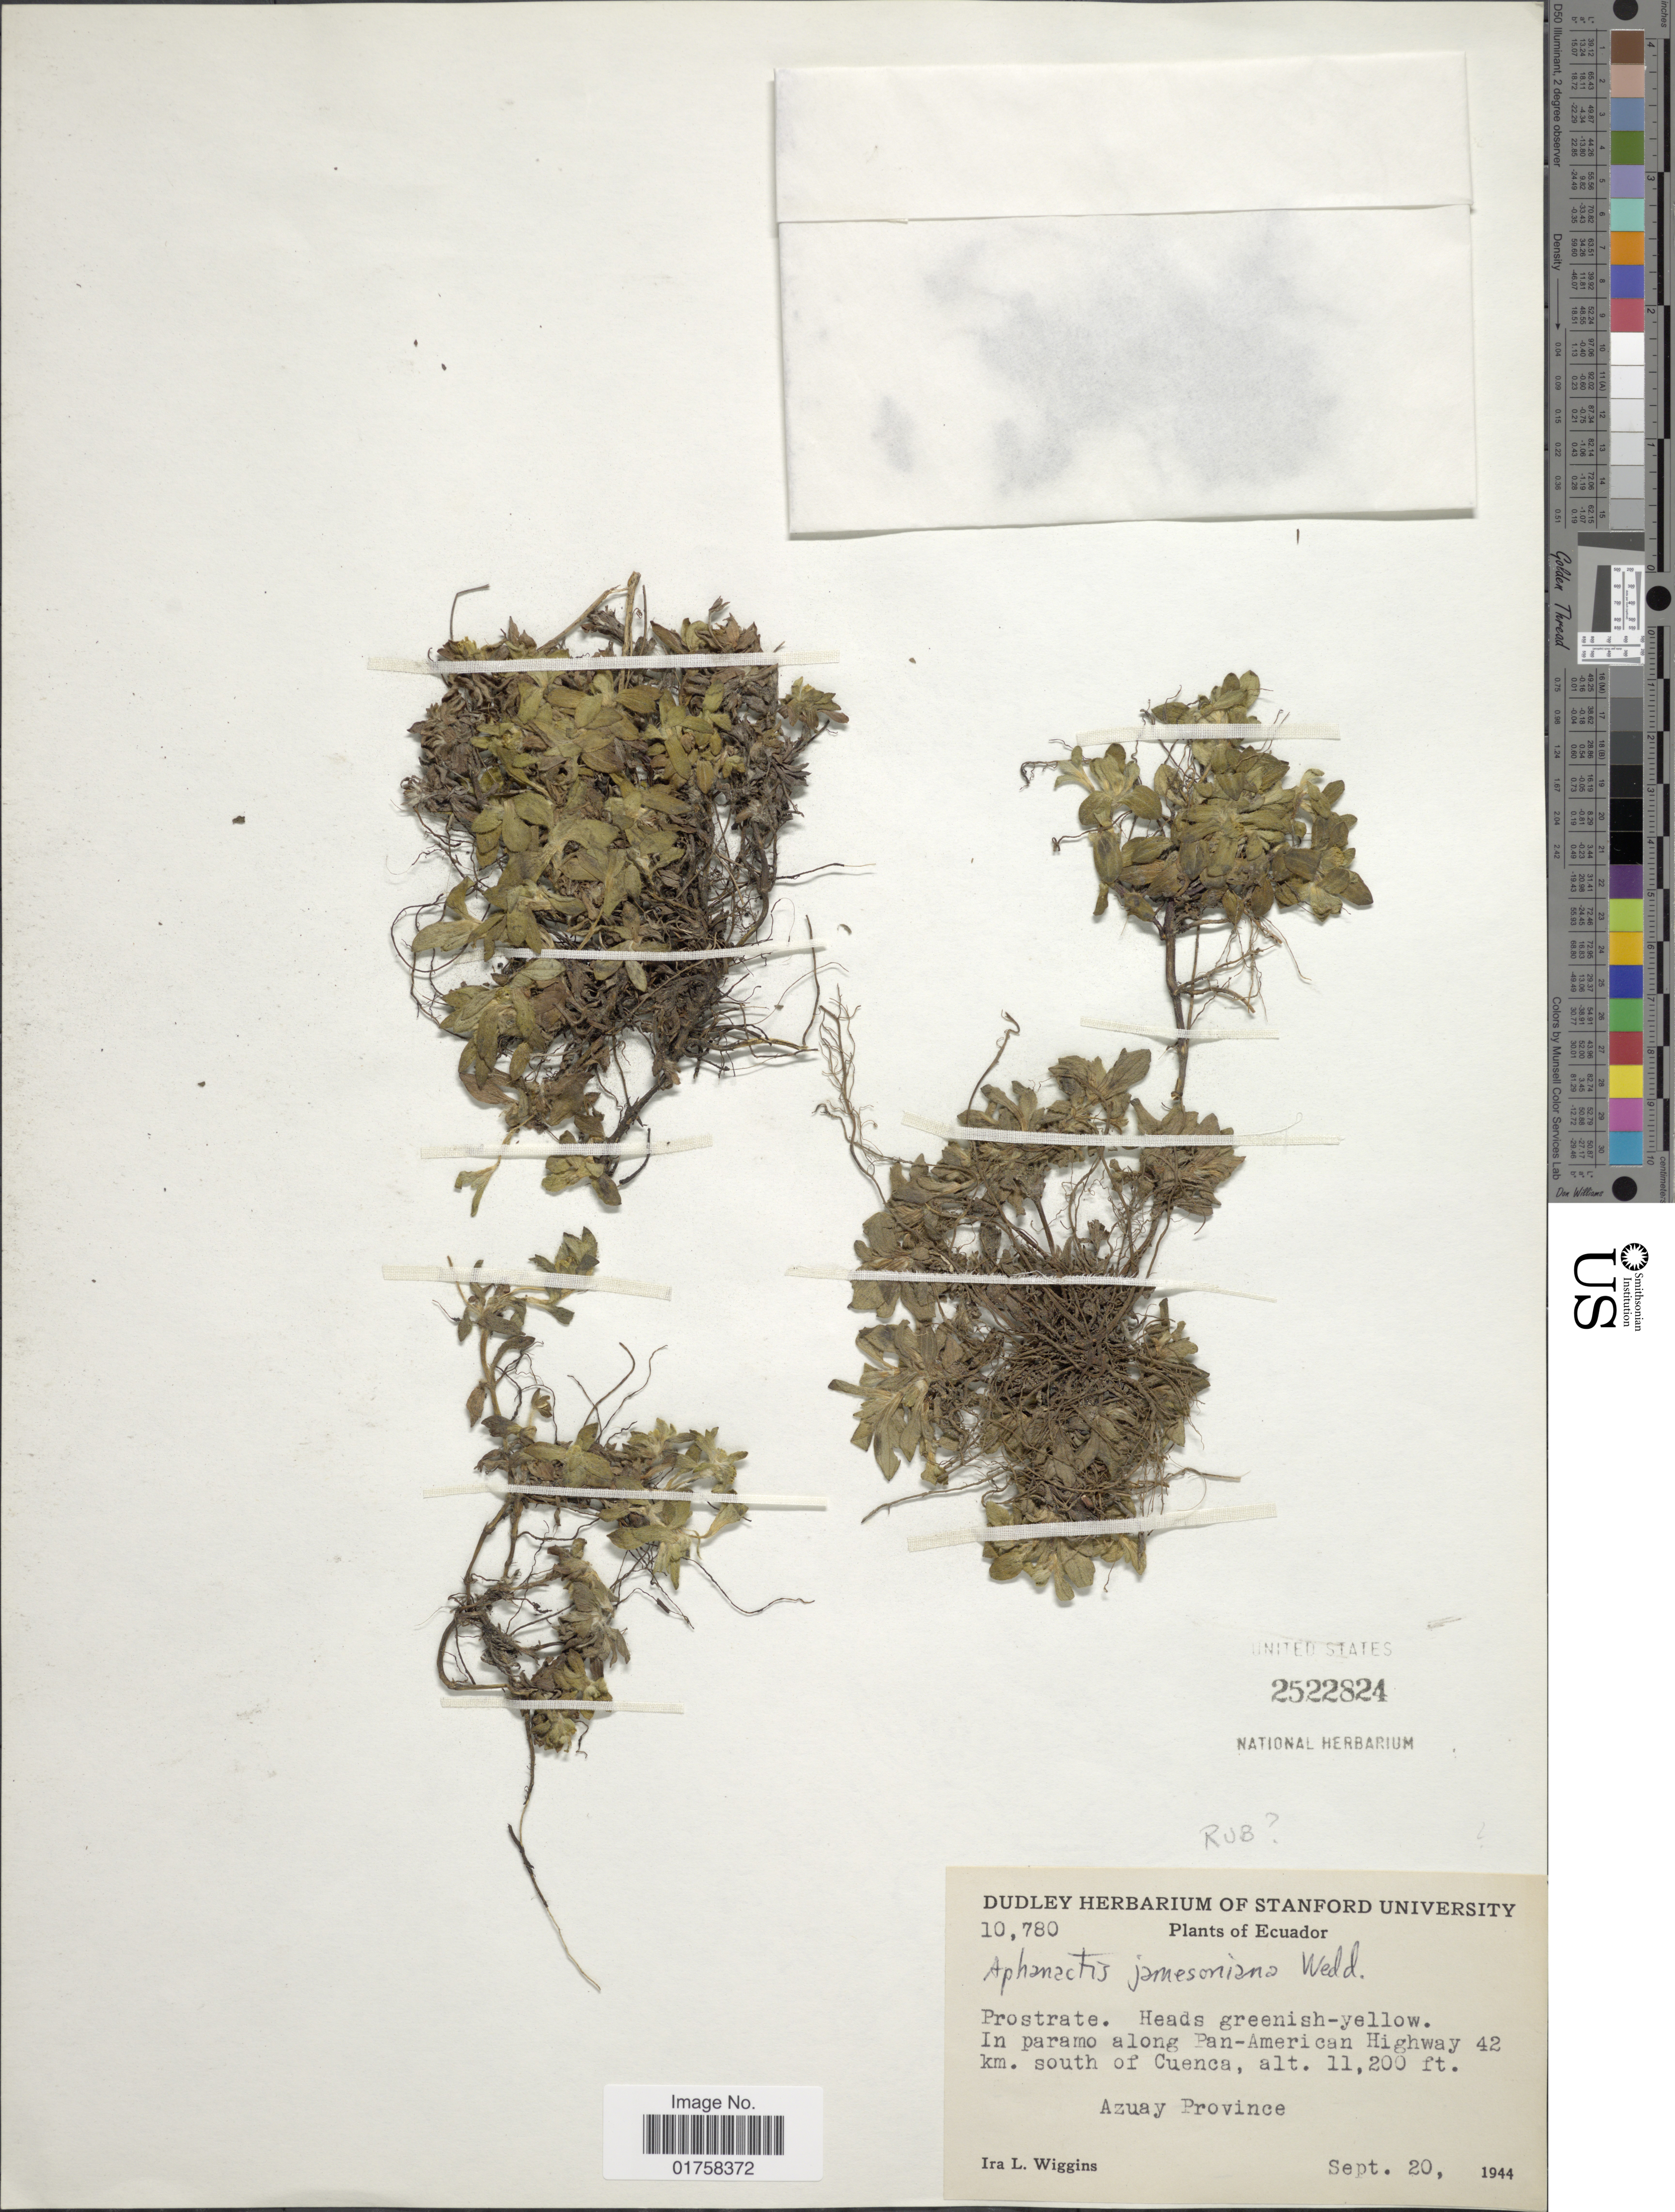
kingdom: Plantae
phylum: Tracheophyta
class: Magnoliopsida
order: Asterales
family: Asteraceae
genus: Aphanactis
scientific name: Aphanactis villosa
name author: S.F. Blake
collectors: I. L. Wiggins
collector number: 10780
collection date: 1944-09-20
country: Ecuador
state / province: Azuay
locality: In paramo along Pan-American highway 42 km. south of Cuenca, Azuay Province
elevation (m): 3414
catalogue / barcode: US 2522824